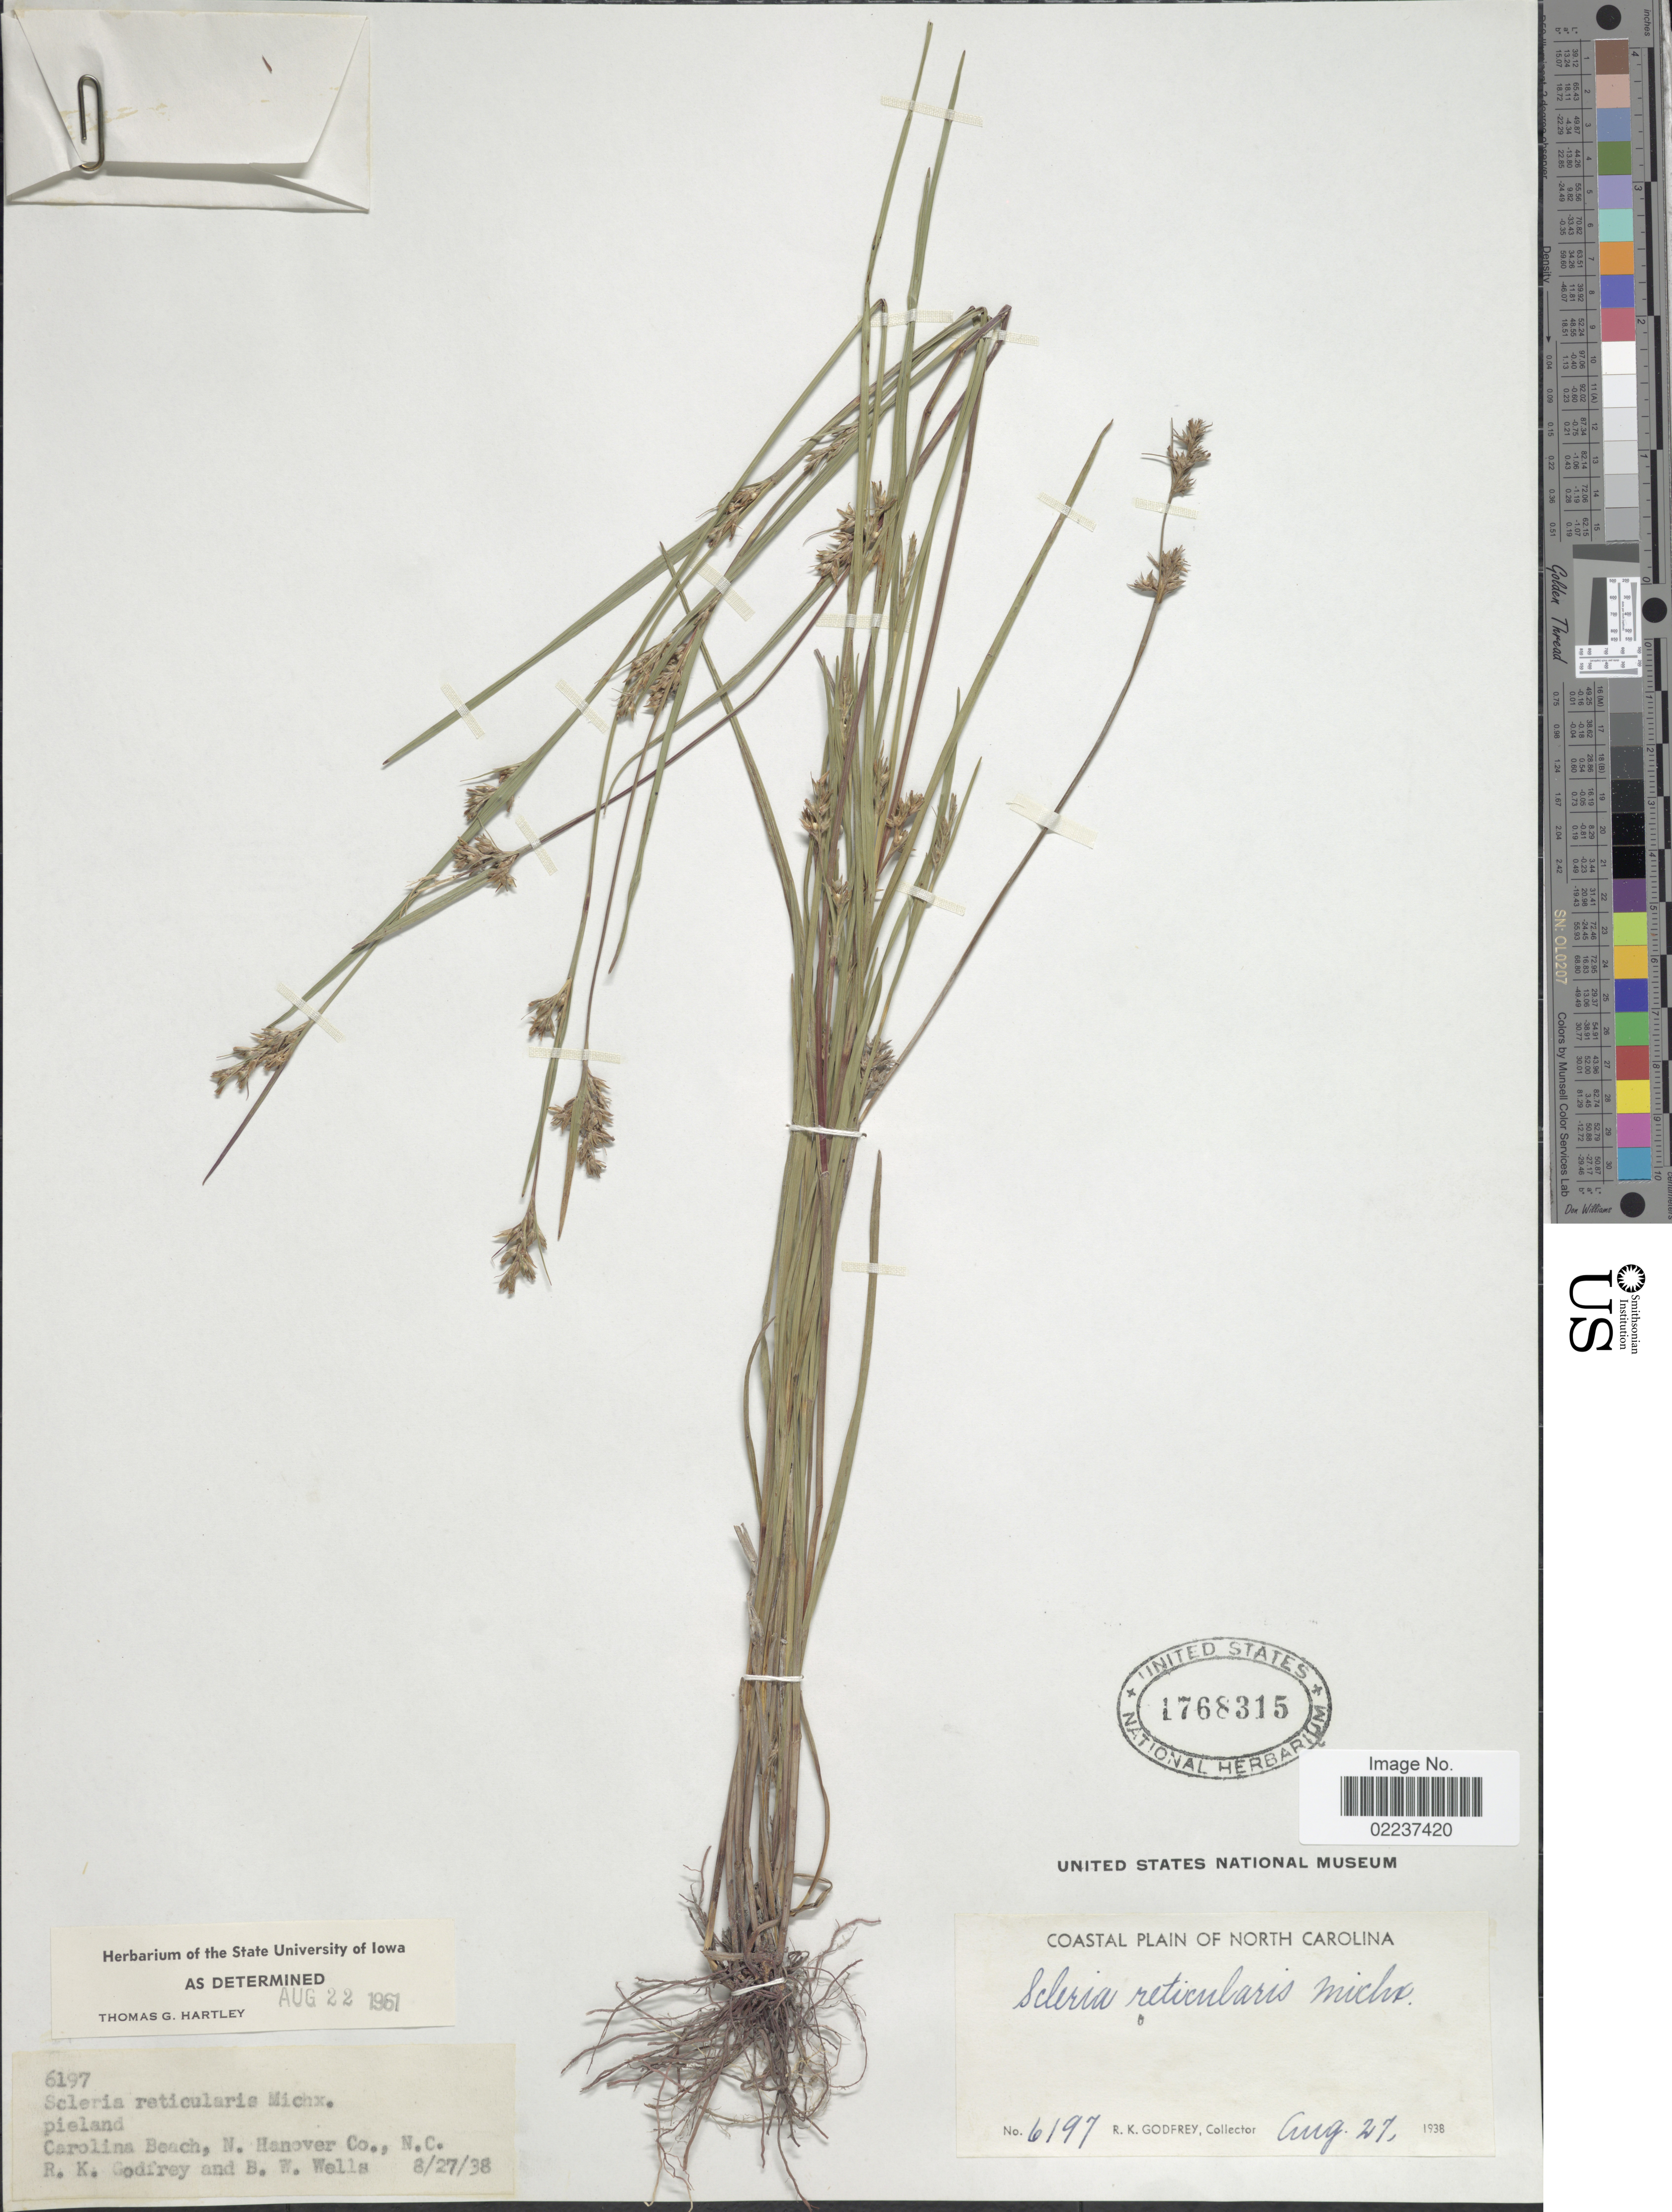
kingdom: Plantae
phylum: Tracheophyta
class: Liliopsida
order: Poales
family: Cyperaceae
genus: Scleria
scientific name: Scleria reticularis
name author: Michx.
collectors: R. K. Godfrey & B. Wells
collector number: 6197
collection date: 1938-08-27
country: United States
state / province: North Carolina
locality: Carolina Beach, N. Hanover Co., N.C.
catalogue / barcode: US 1768315